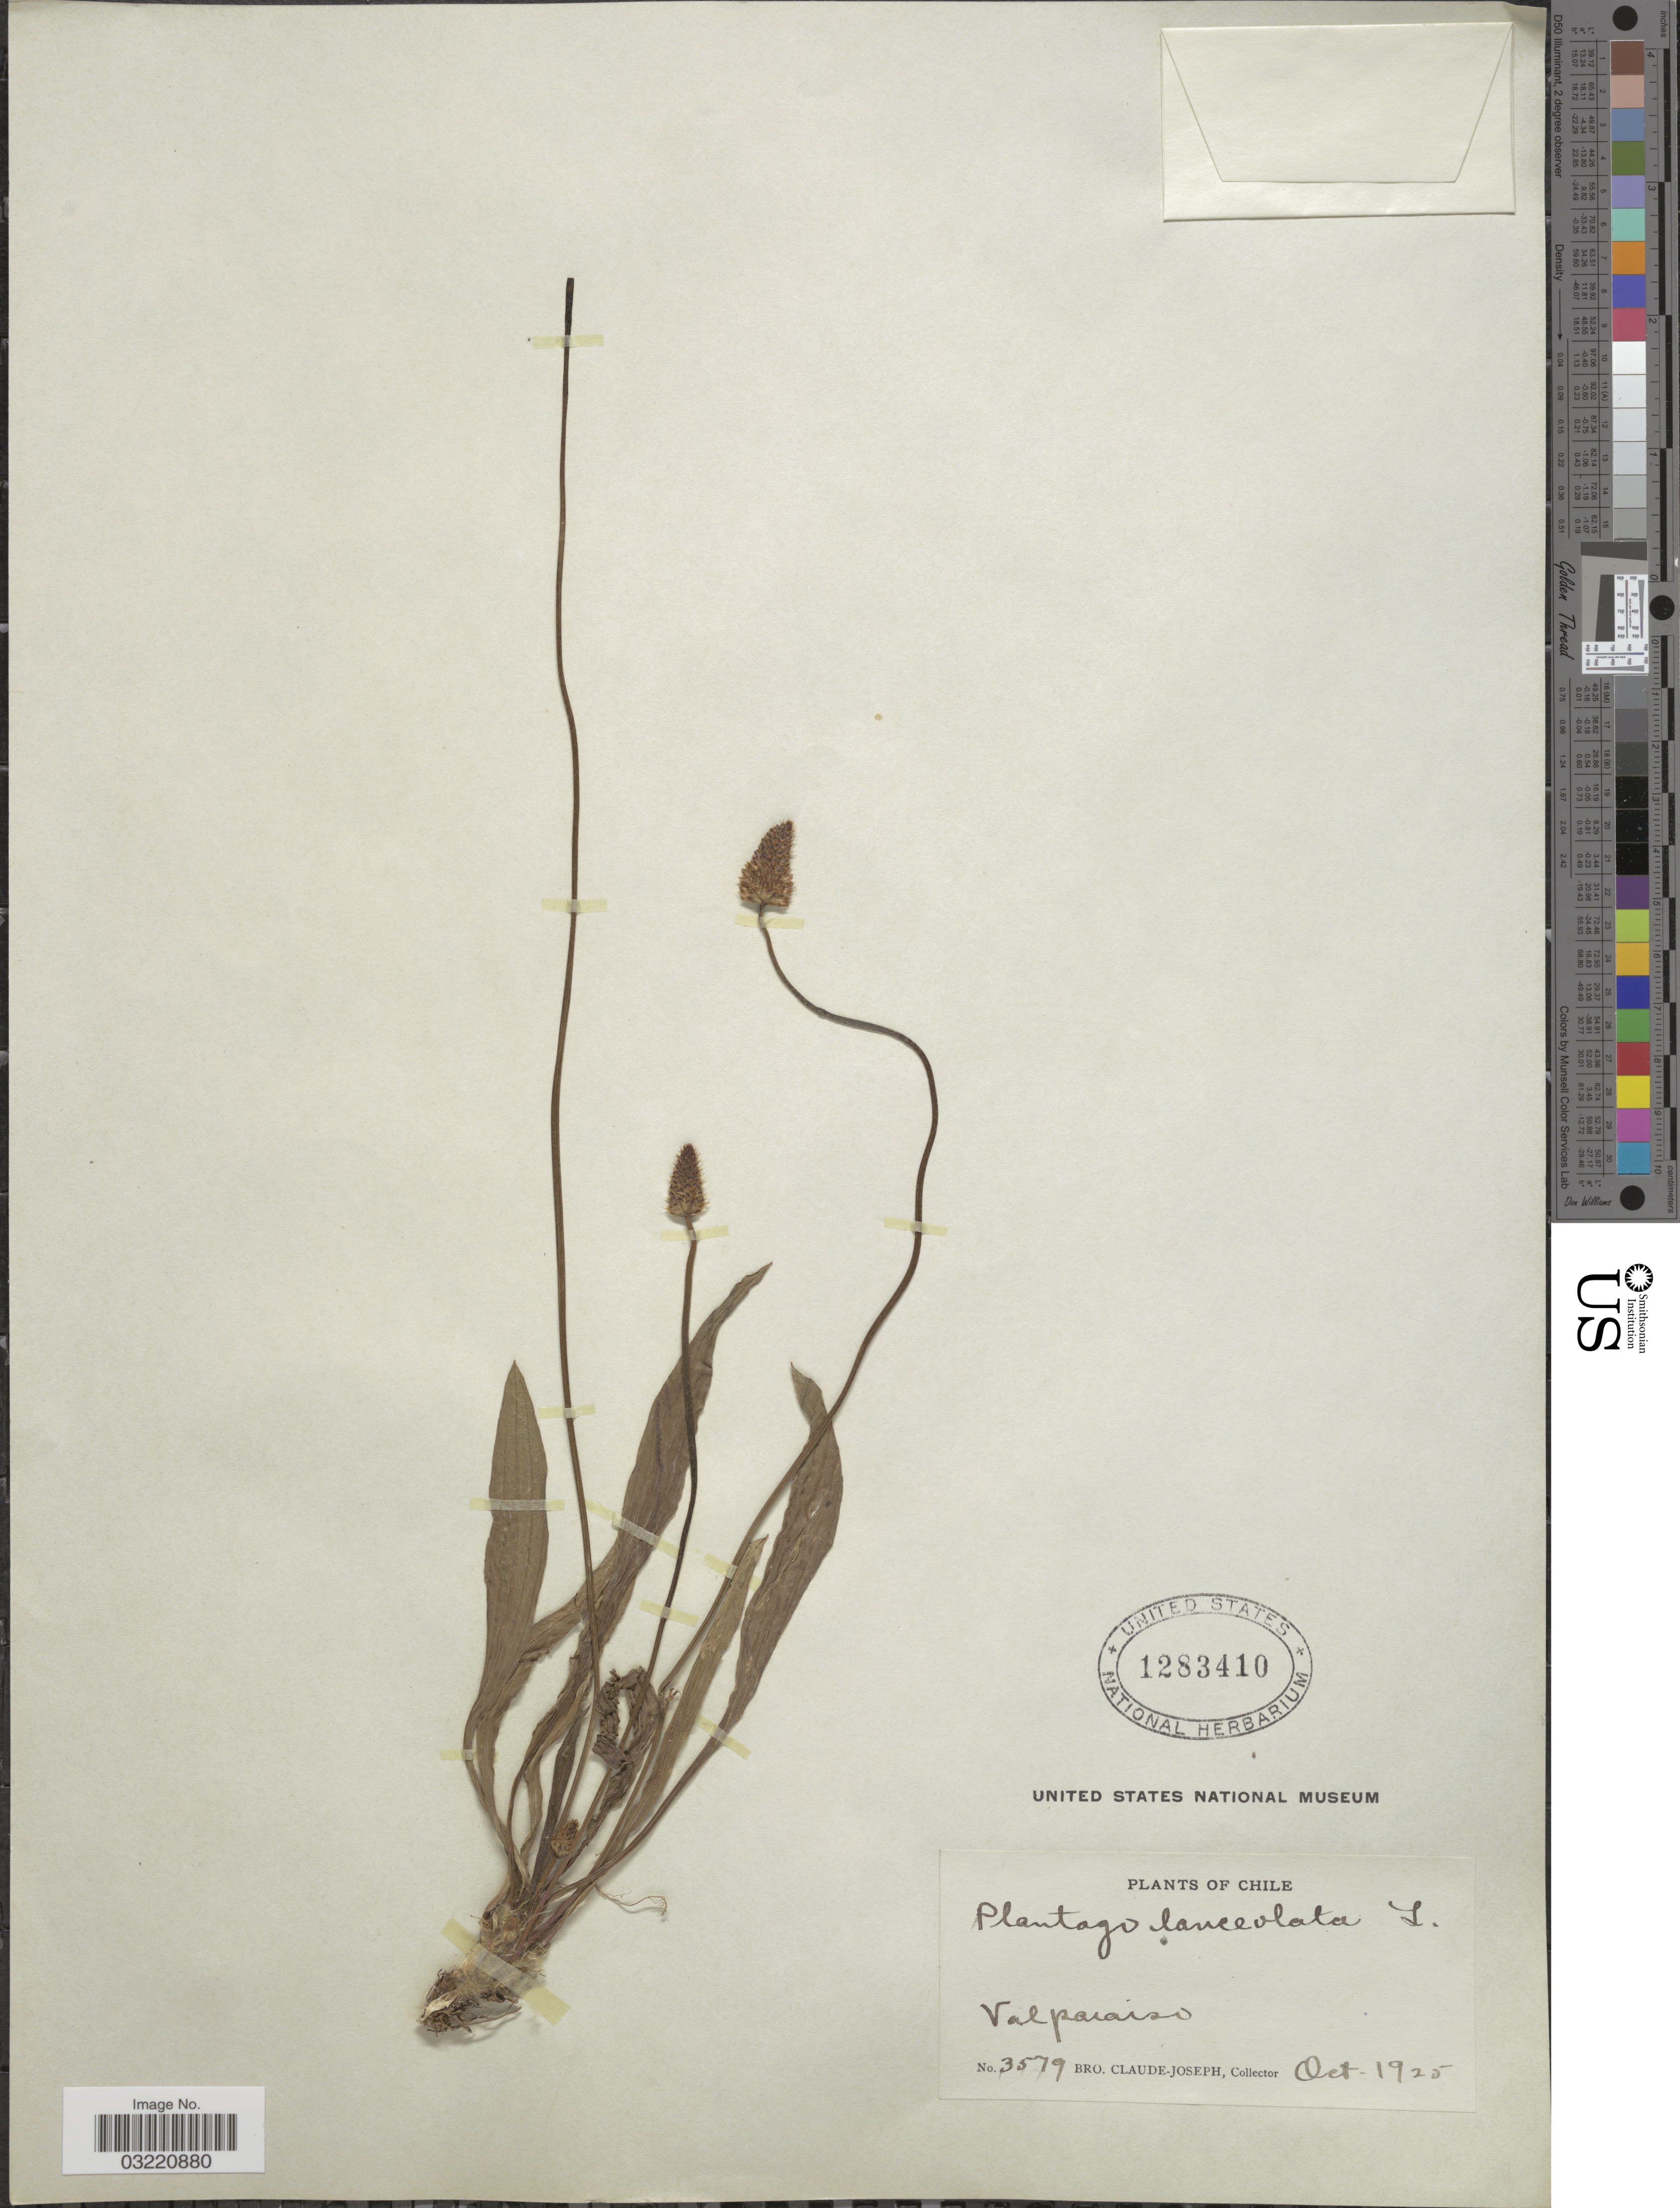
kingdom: Plantae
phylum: Tracheophyta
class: Magnoliopsida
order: Lamiales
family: Plantaginaceae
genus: Plantago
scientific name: Plantago lanceolata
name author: L.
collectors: Bro. Claude-Joseph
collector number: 3579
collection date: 1925-10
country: Chile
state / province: Valparaíso (V)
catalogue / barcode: US 1283410